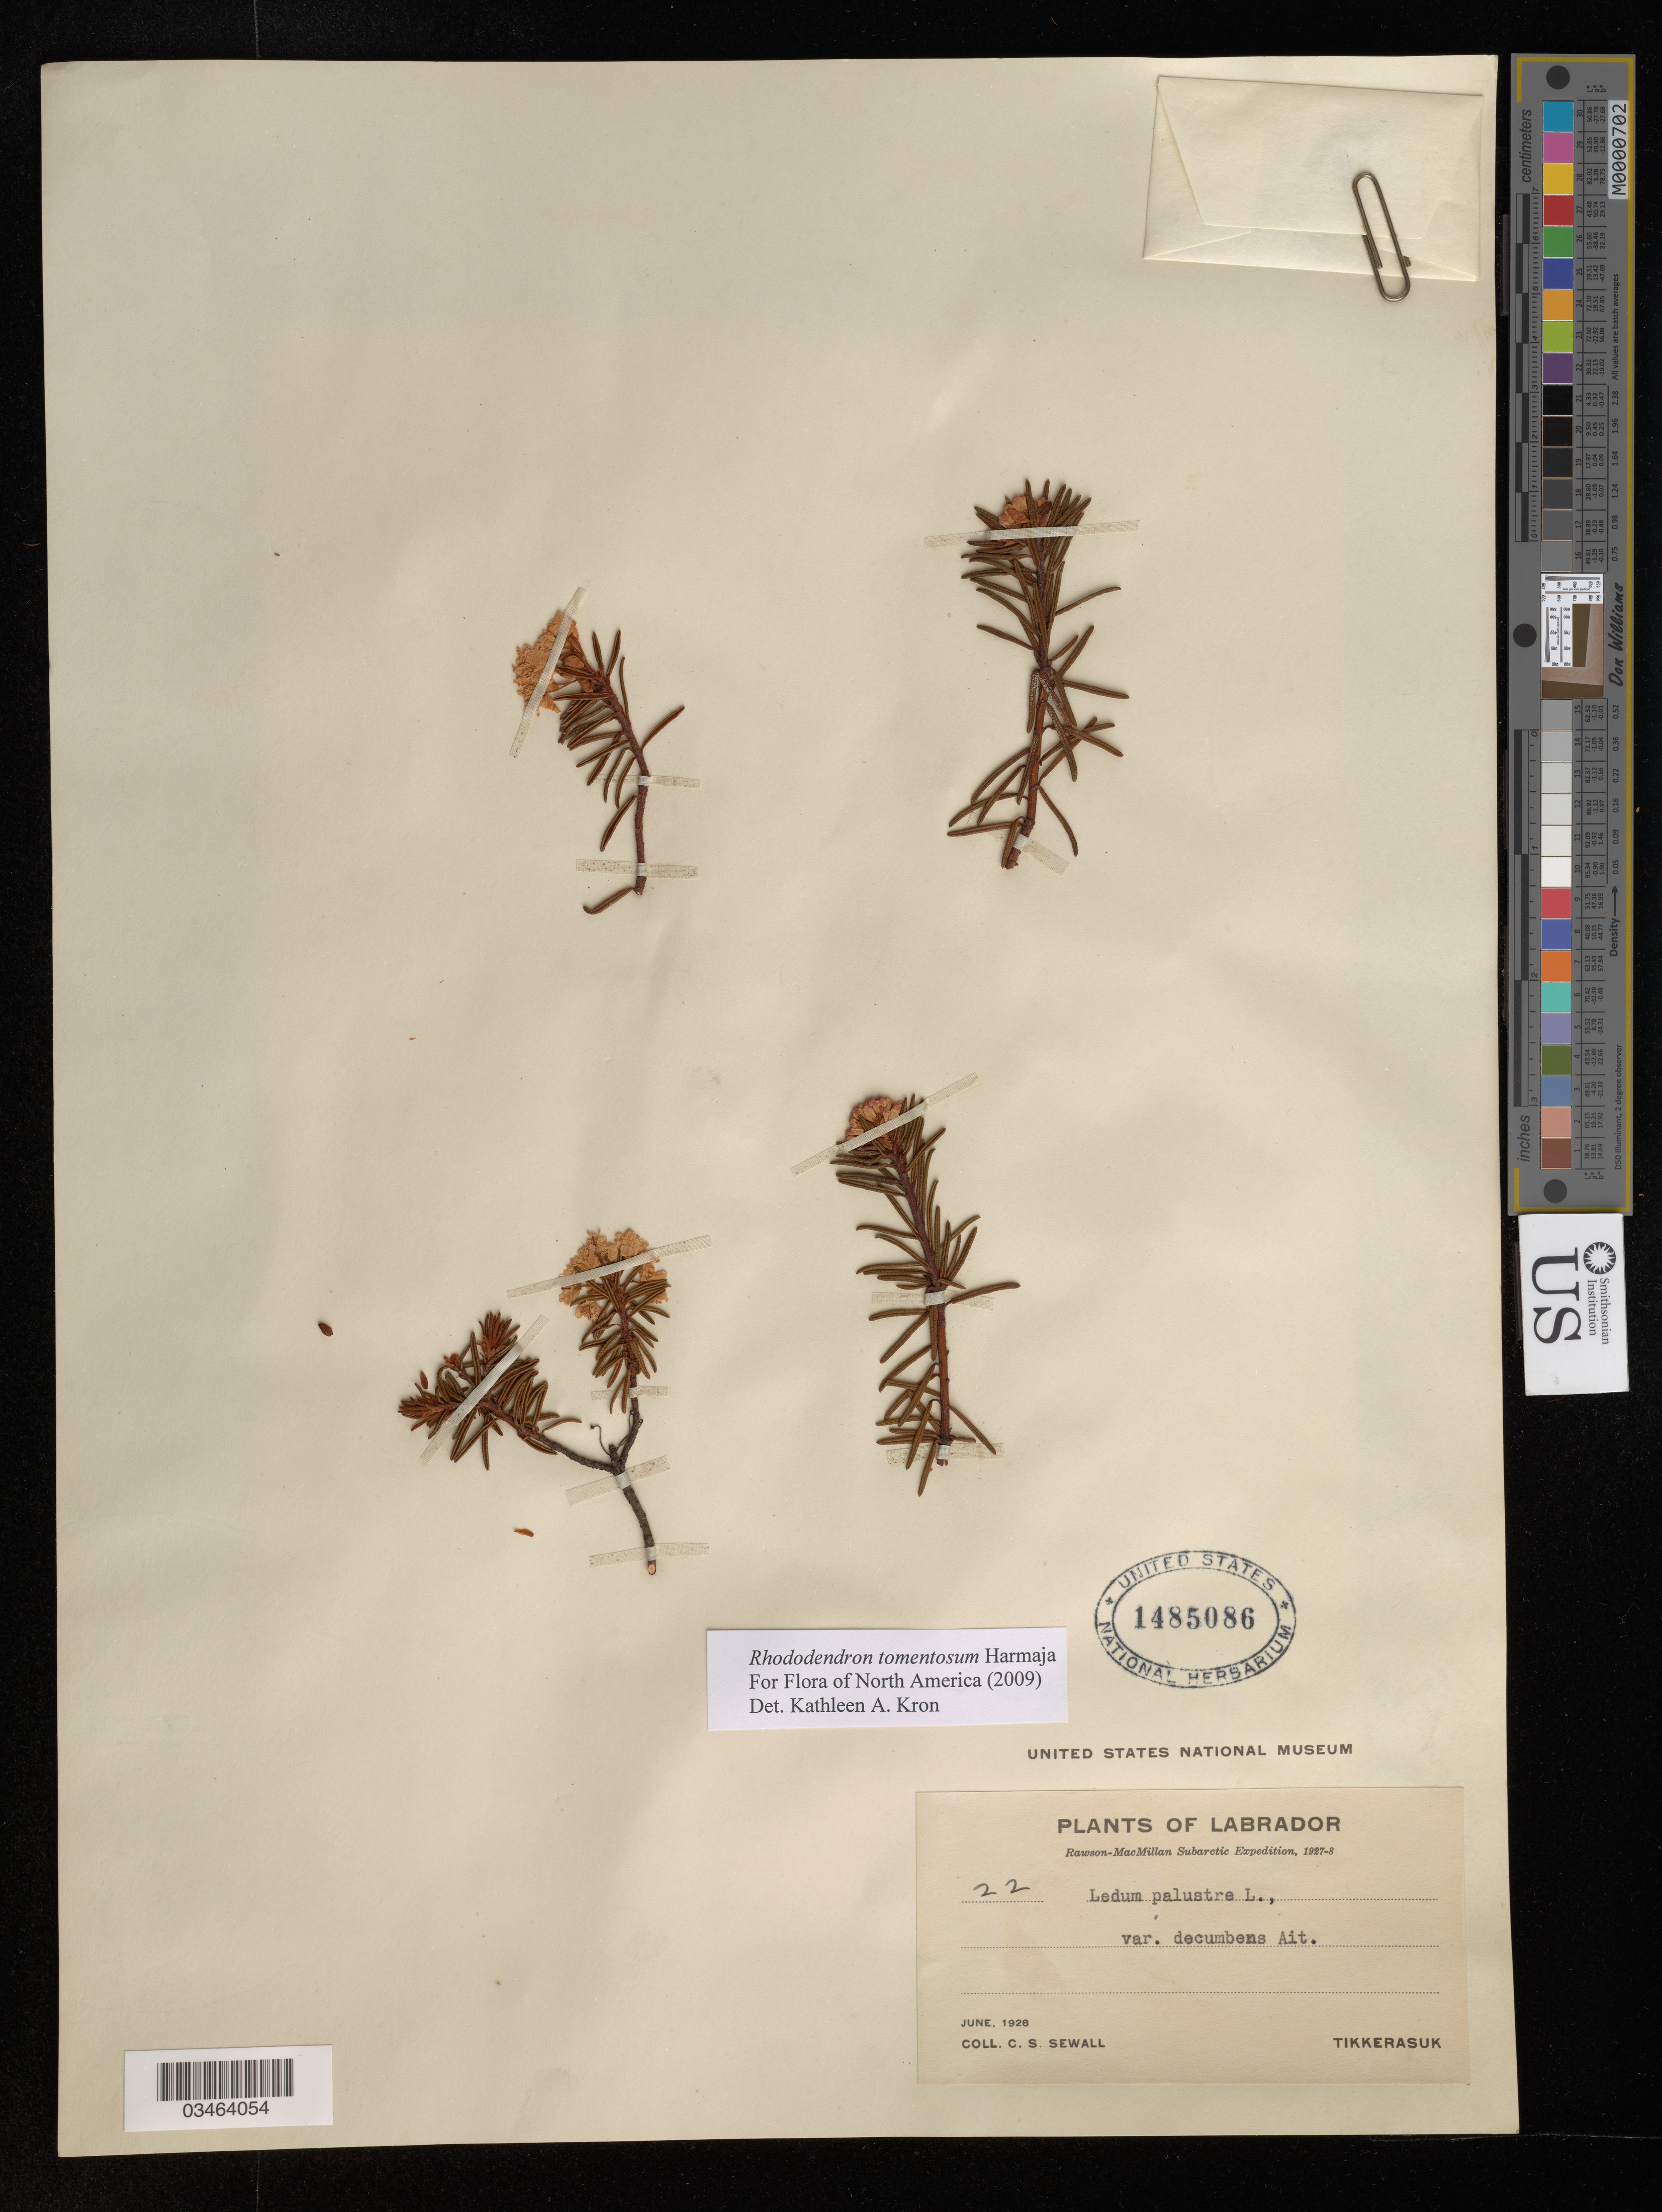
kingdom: Plantae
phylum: Tracheophyta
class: Magnoliopsida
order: Ericales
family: Ericaceae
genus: Rhododendron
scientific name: Rhododendron tomentosum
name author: Harmaja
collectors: C. Sewall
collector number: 22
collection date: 1928-06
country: Canada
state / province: Newfoundland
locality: Labrador. Subartctic. Tikkerasuk.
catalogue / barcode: US 1485086